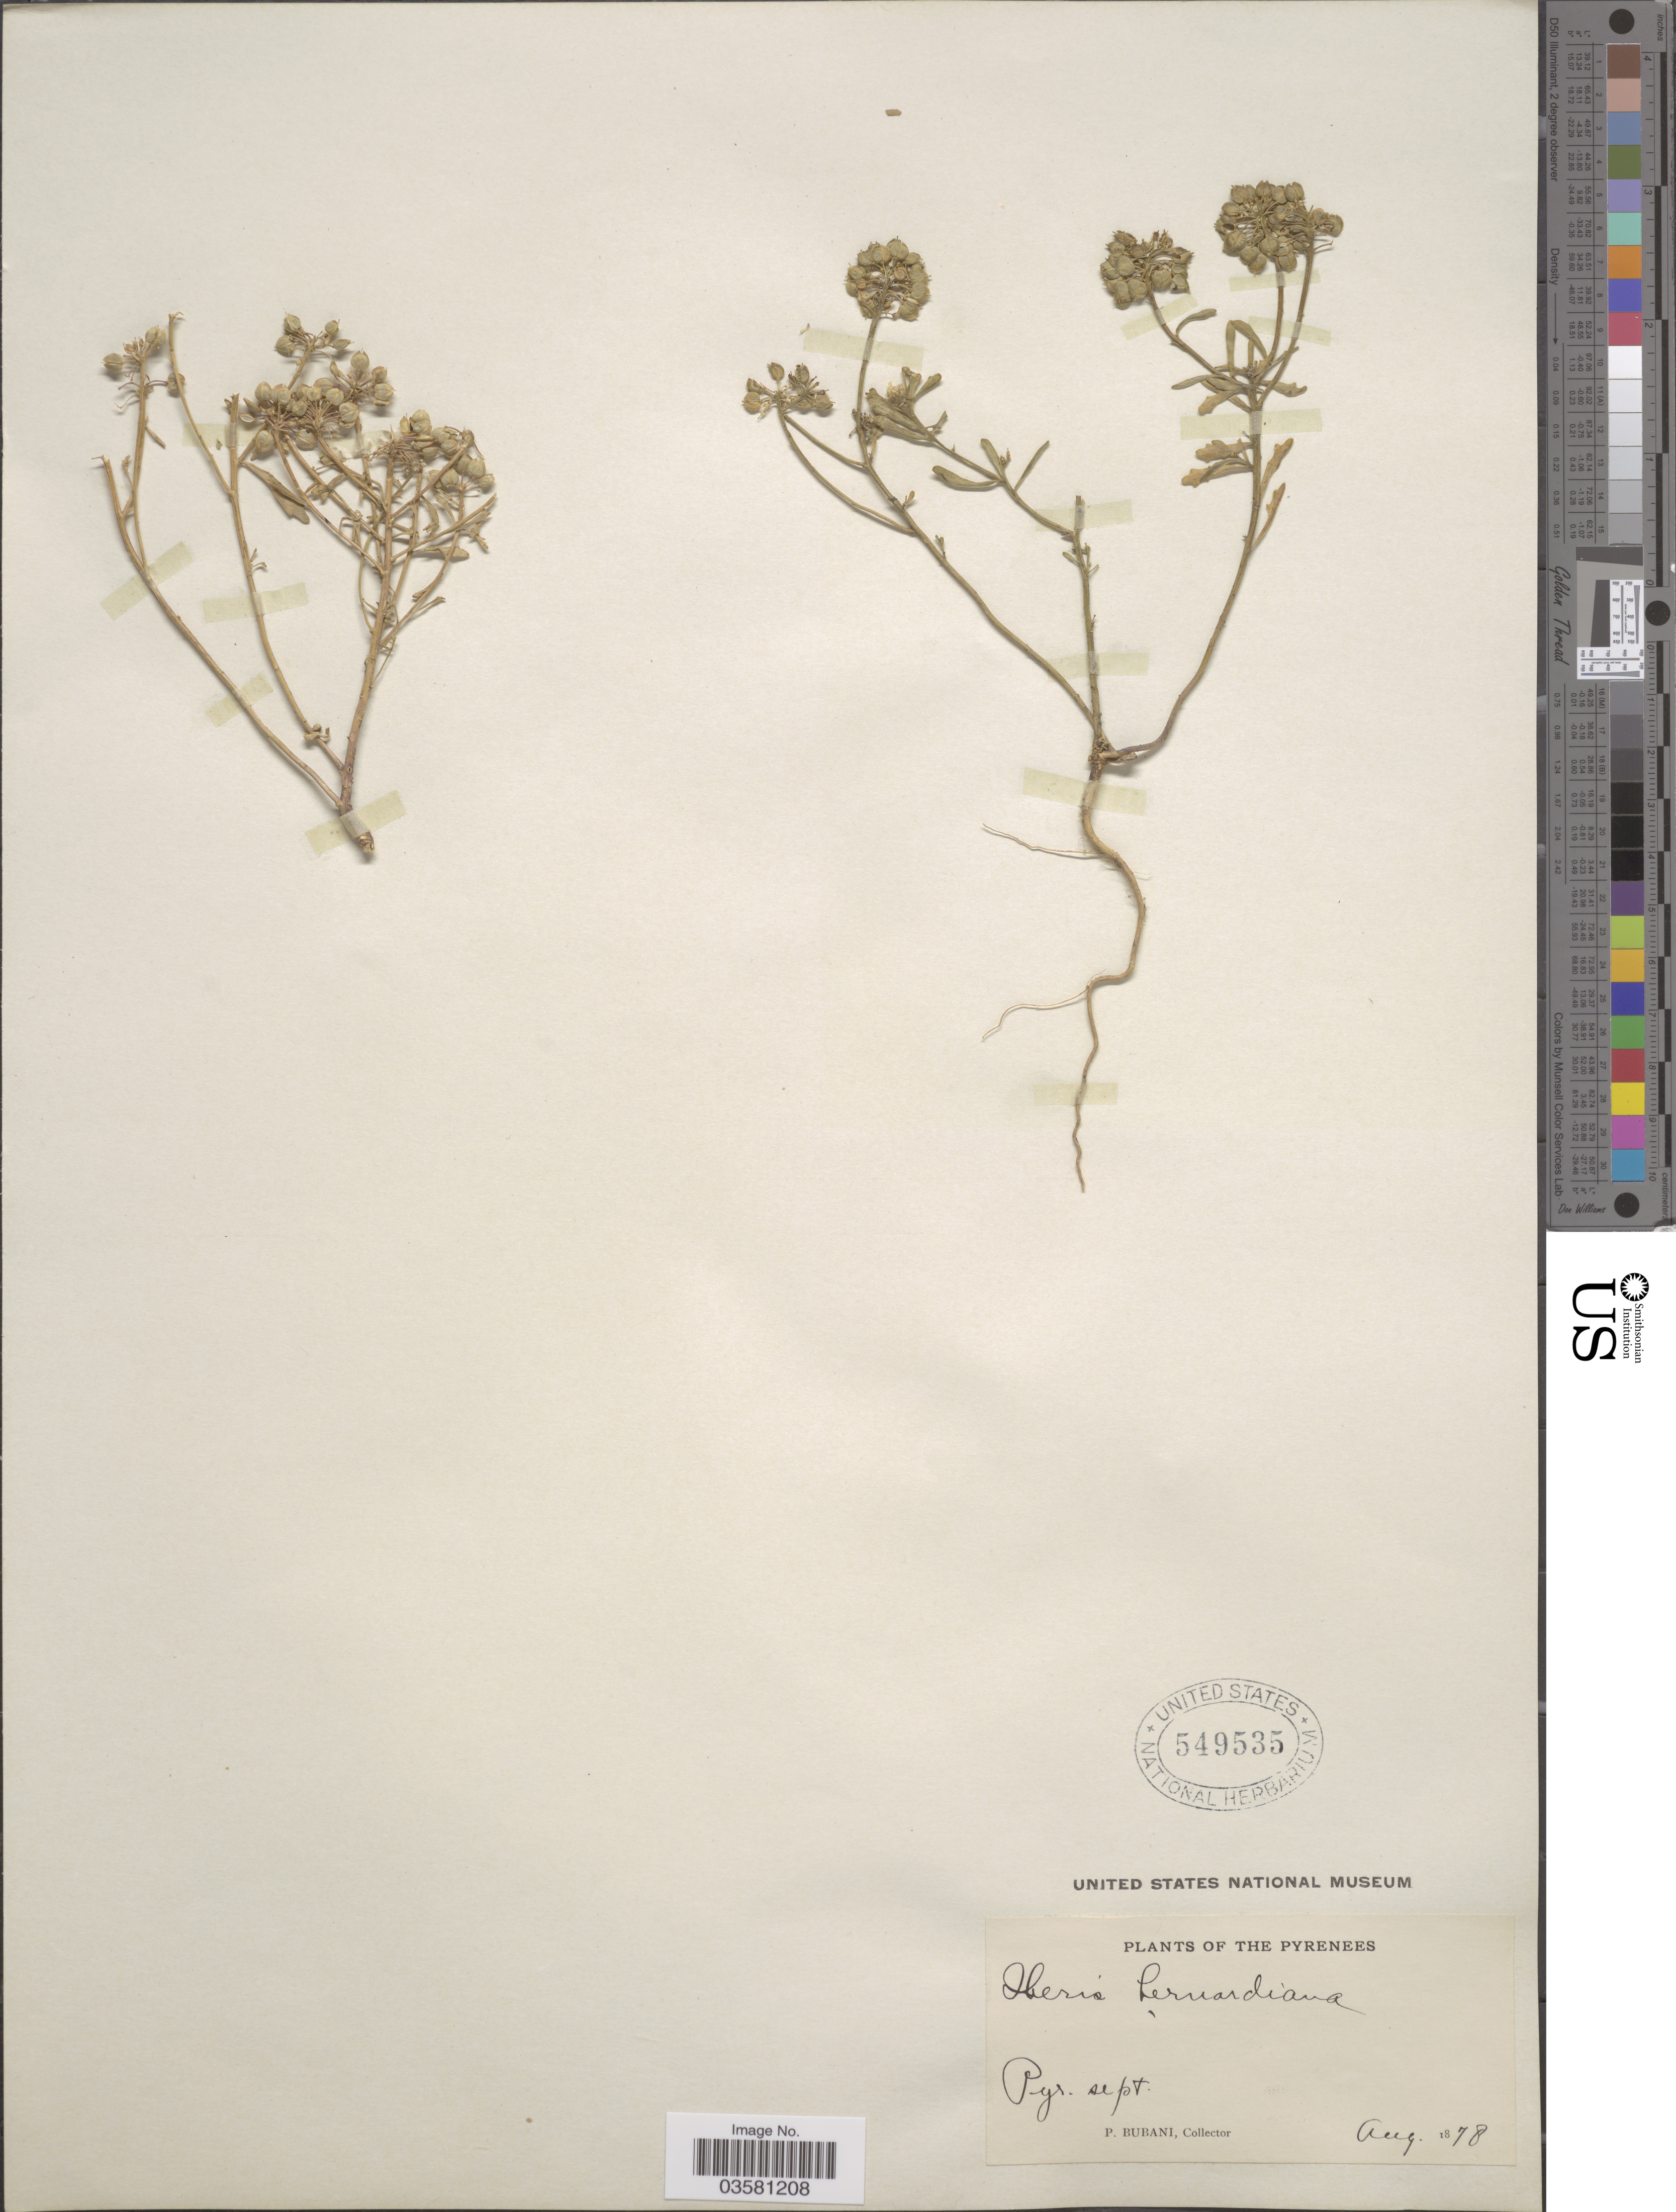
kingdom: Plantae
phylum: Tracheophyta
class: Magnoliopsida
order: Brassicales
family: Brassicaceae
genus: Iberis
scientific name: Iberis bernardiana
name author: Godr. & Gren.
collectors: P. Bubani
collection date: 1878-08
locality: The Pyrenees. Pyr. sept.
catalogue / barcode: US 549535